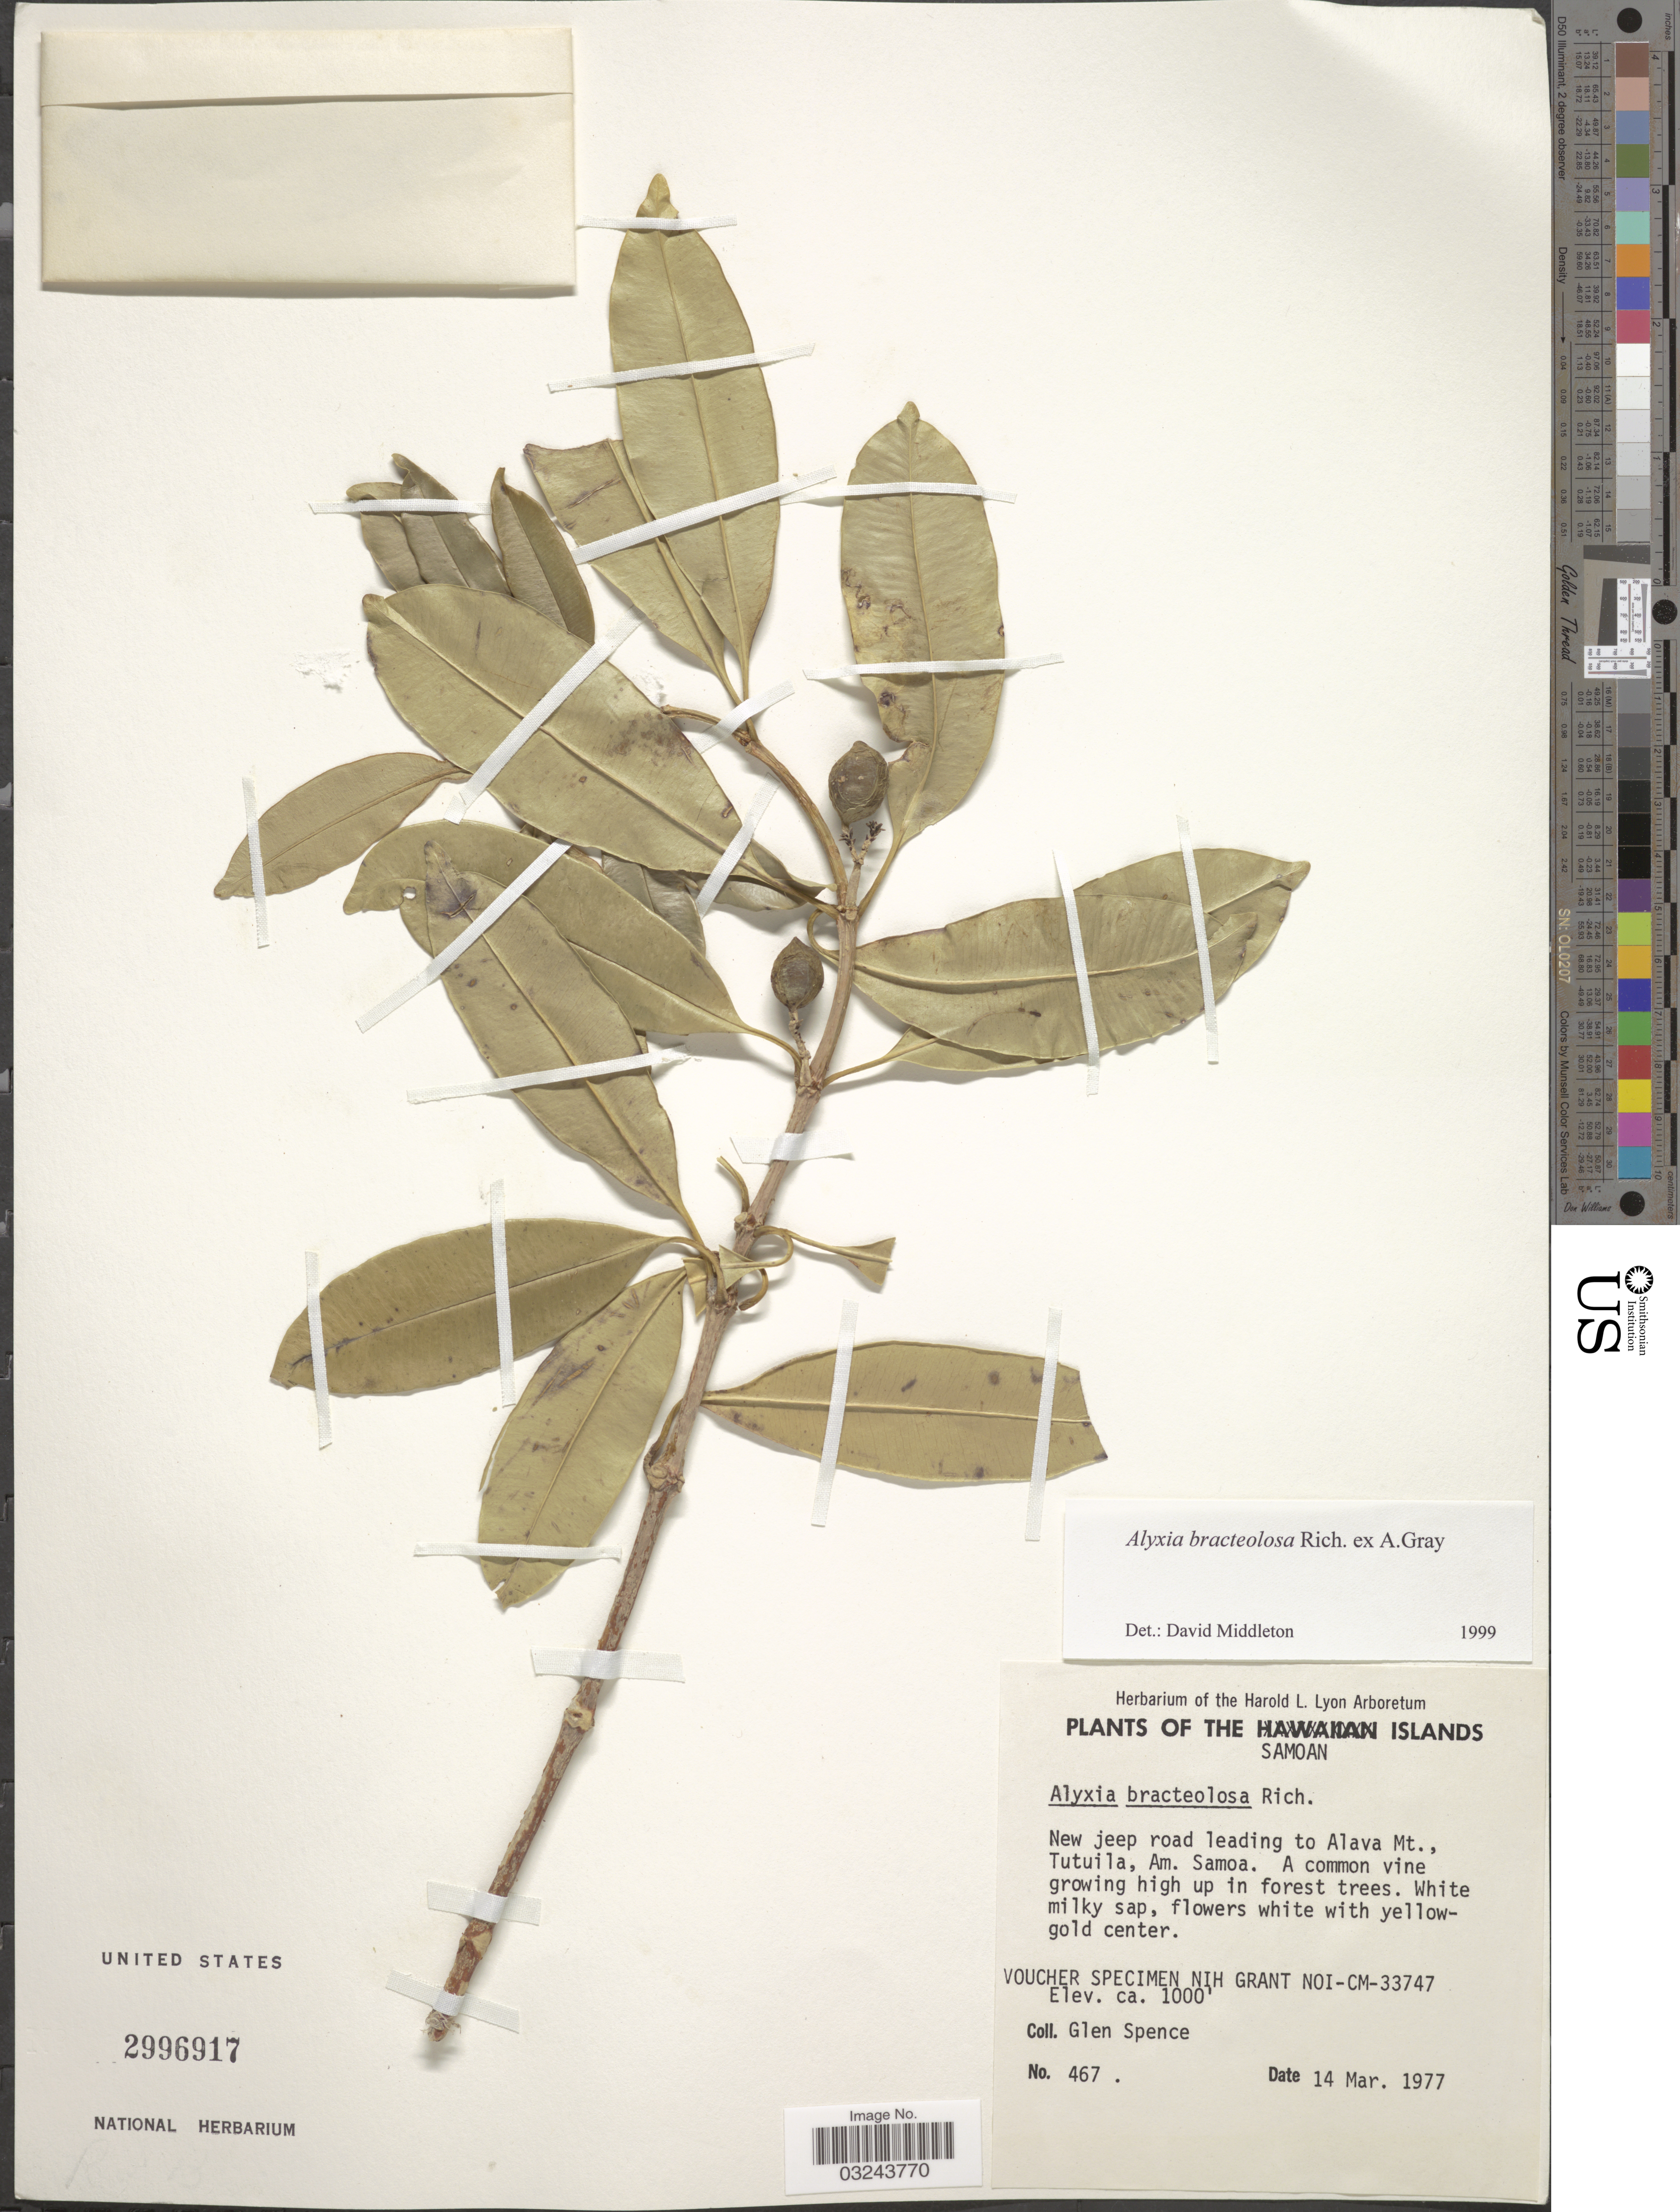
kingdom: Plantae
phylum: Tracheophyta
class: Magnoliopsida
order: Gentianales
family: Apocynaceae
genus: Alyxia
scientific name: Alyxia bracteolosa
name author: W.P. Rich ex A. Gray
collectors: G. Spence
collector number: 467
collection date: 1977-03-14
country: American Samoa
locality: Samoan Islands. New jeep road leading to Alava Mt., Tutuila, Am. Samoa.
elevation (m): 305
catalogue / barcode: US 2996917